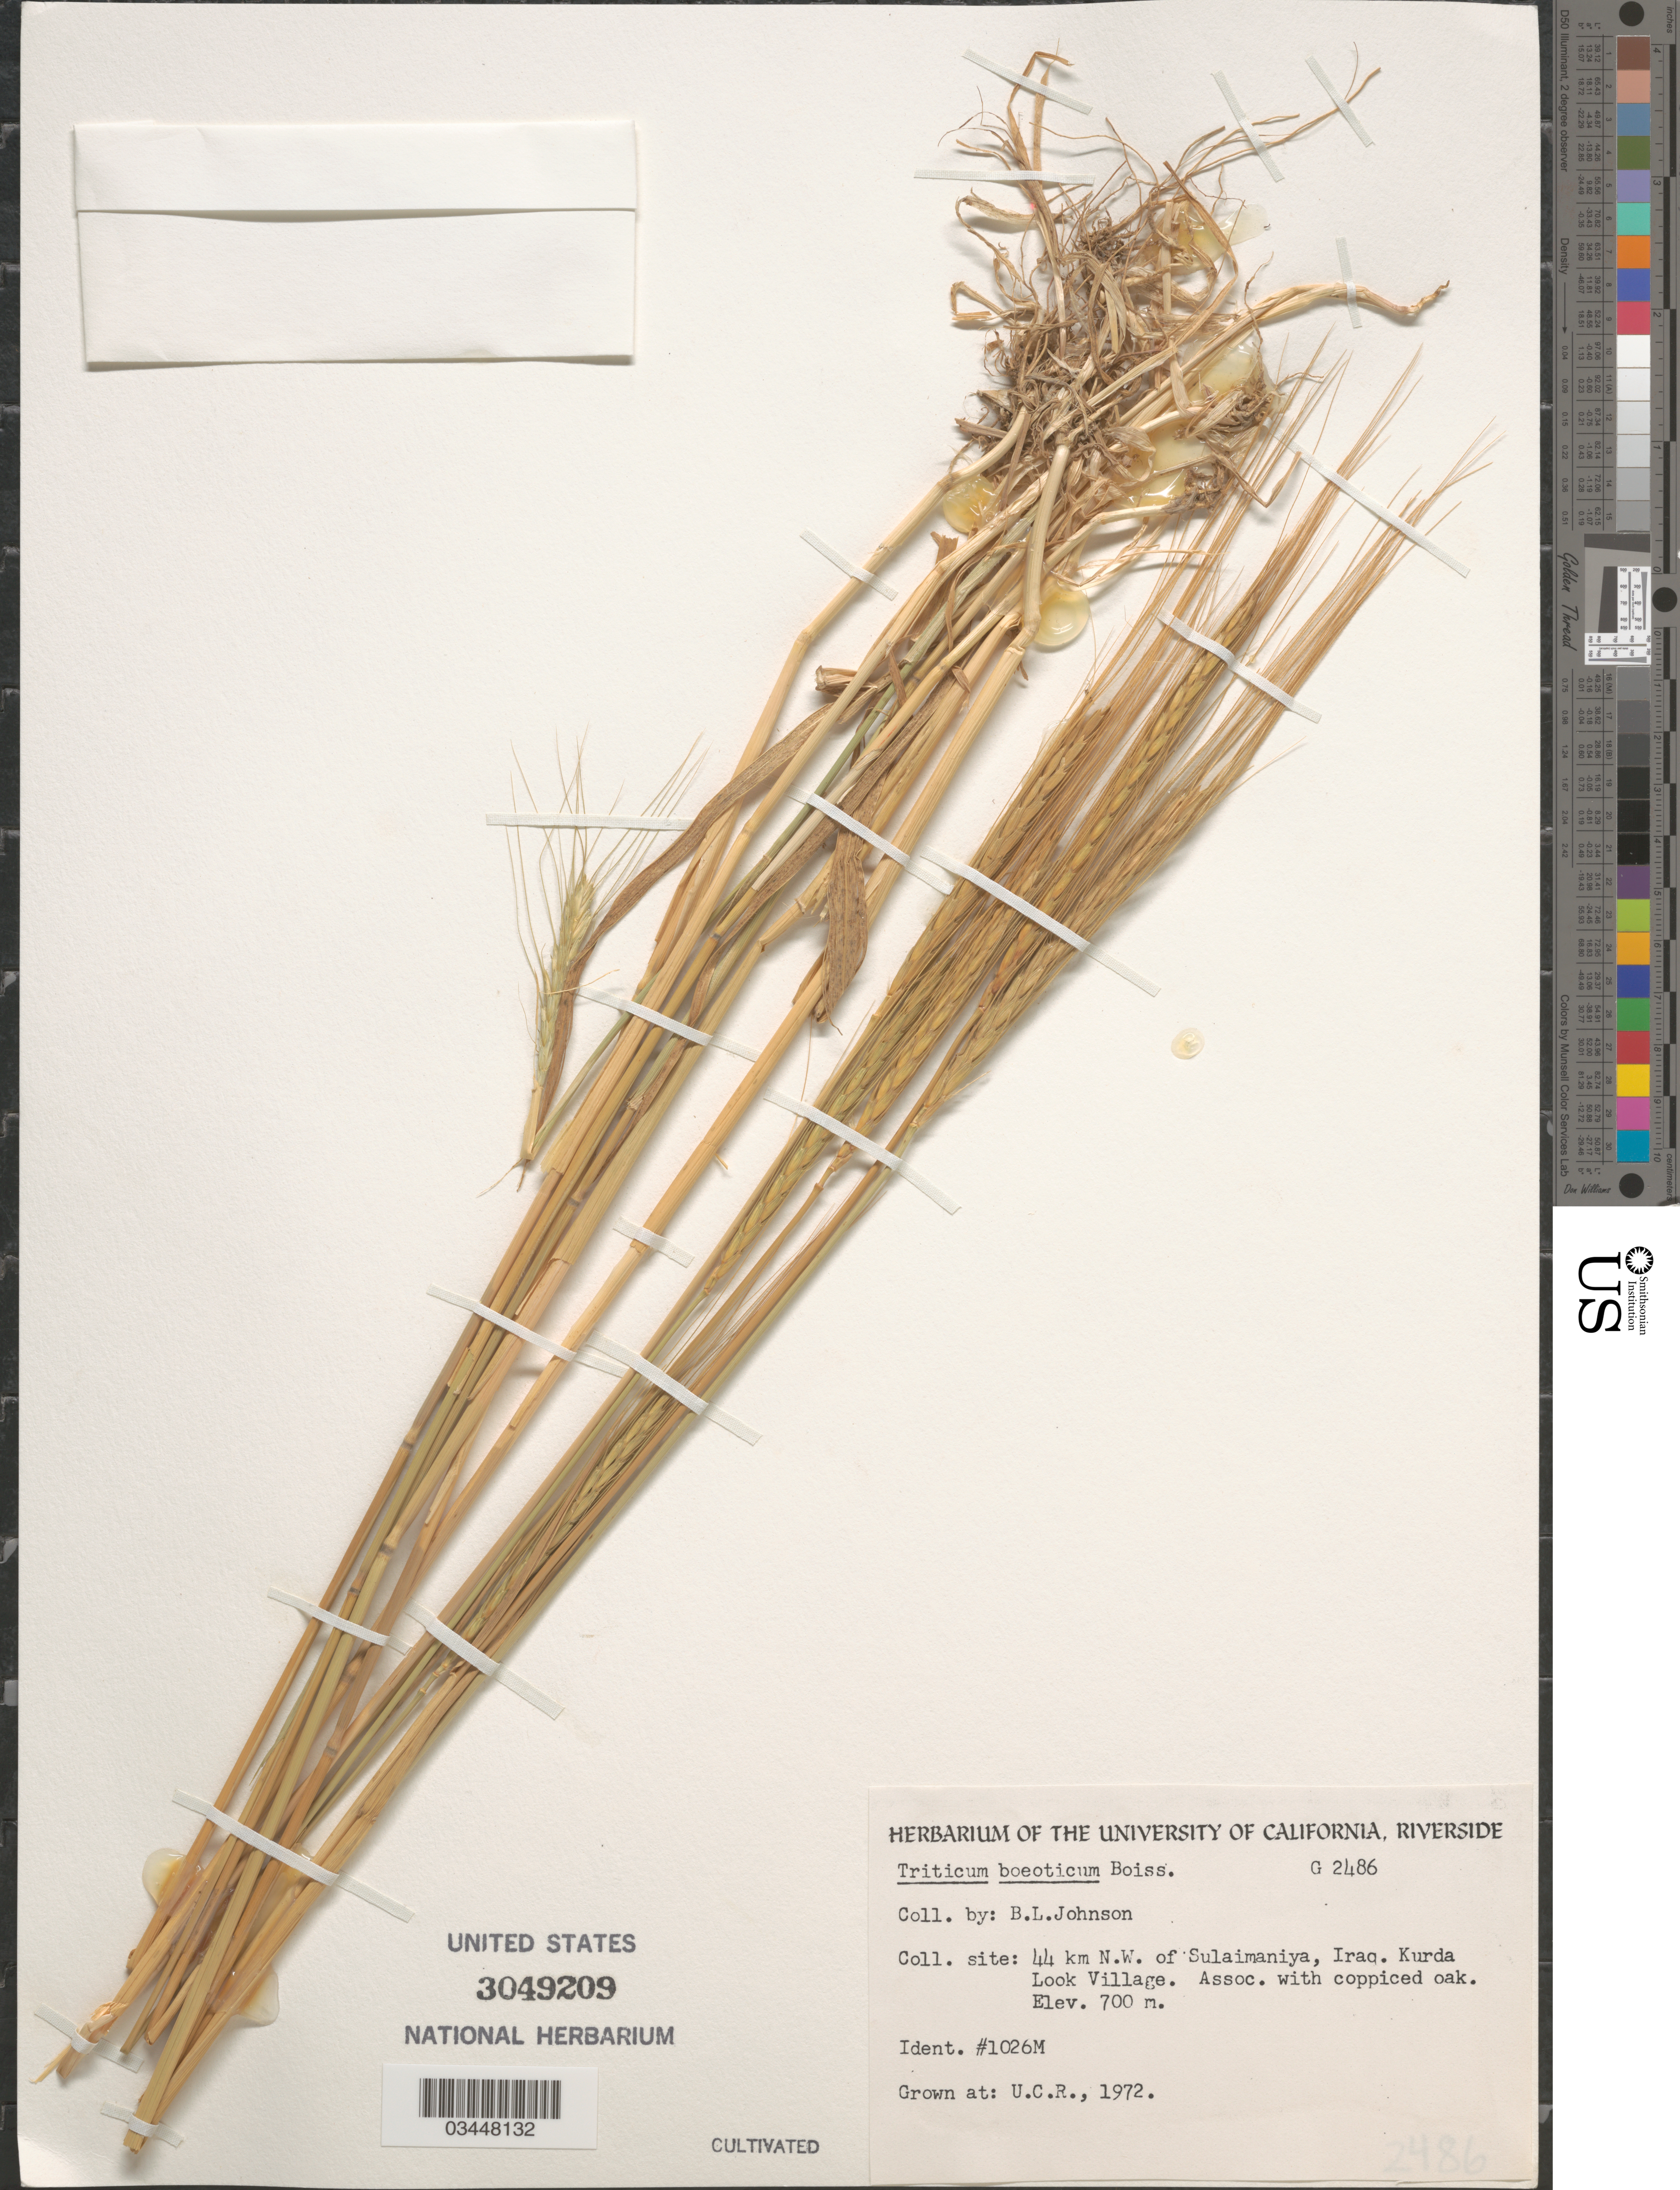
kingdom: Plantae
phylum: Tracheophyta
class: Liliopsida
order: Poales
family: Poaceae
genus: Triticum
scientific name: Triticum boeoticum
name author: Boiss.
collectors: ex herb. Univ. of California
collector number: G2486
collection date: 1972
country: United States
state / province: California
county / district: Riverside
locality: U.C.R.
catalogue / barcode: US 3049209